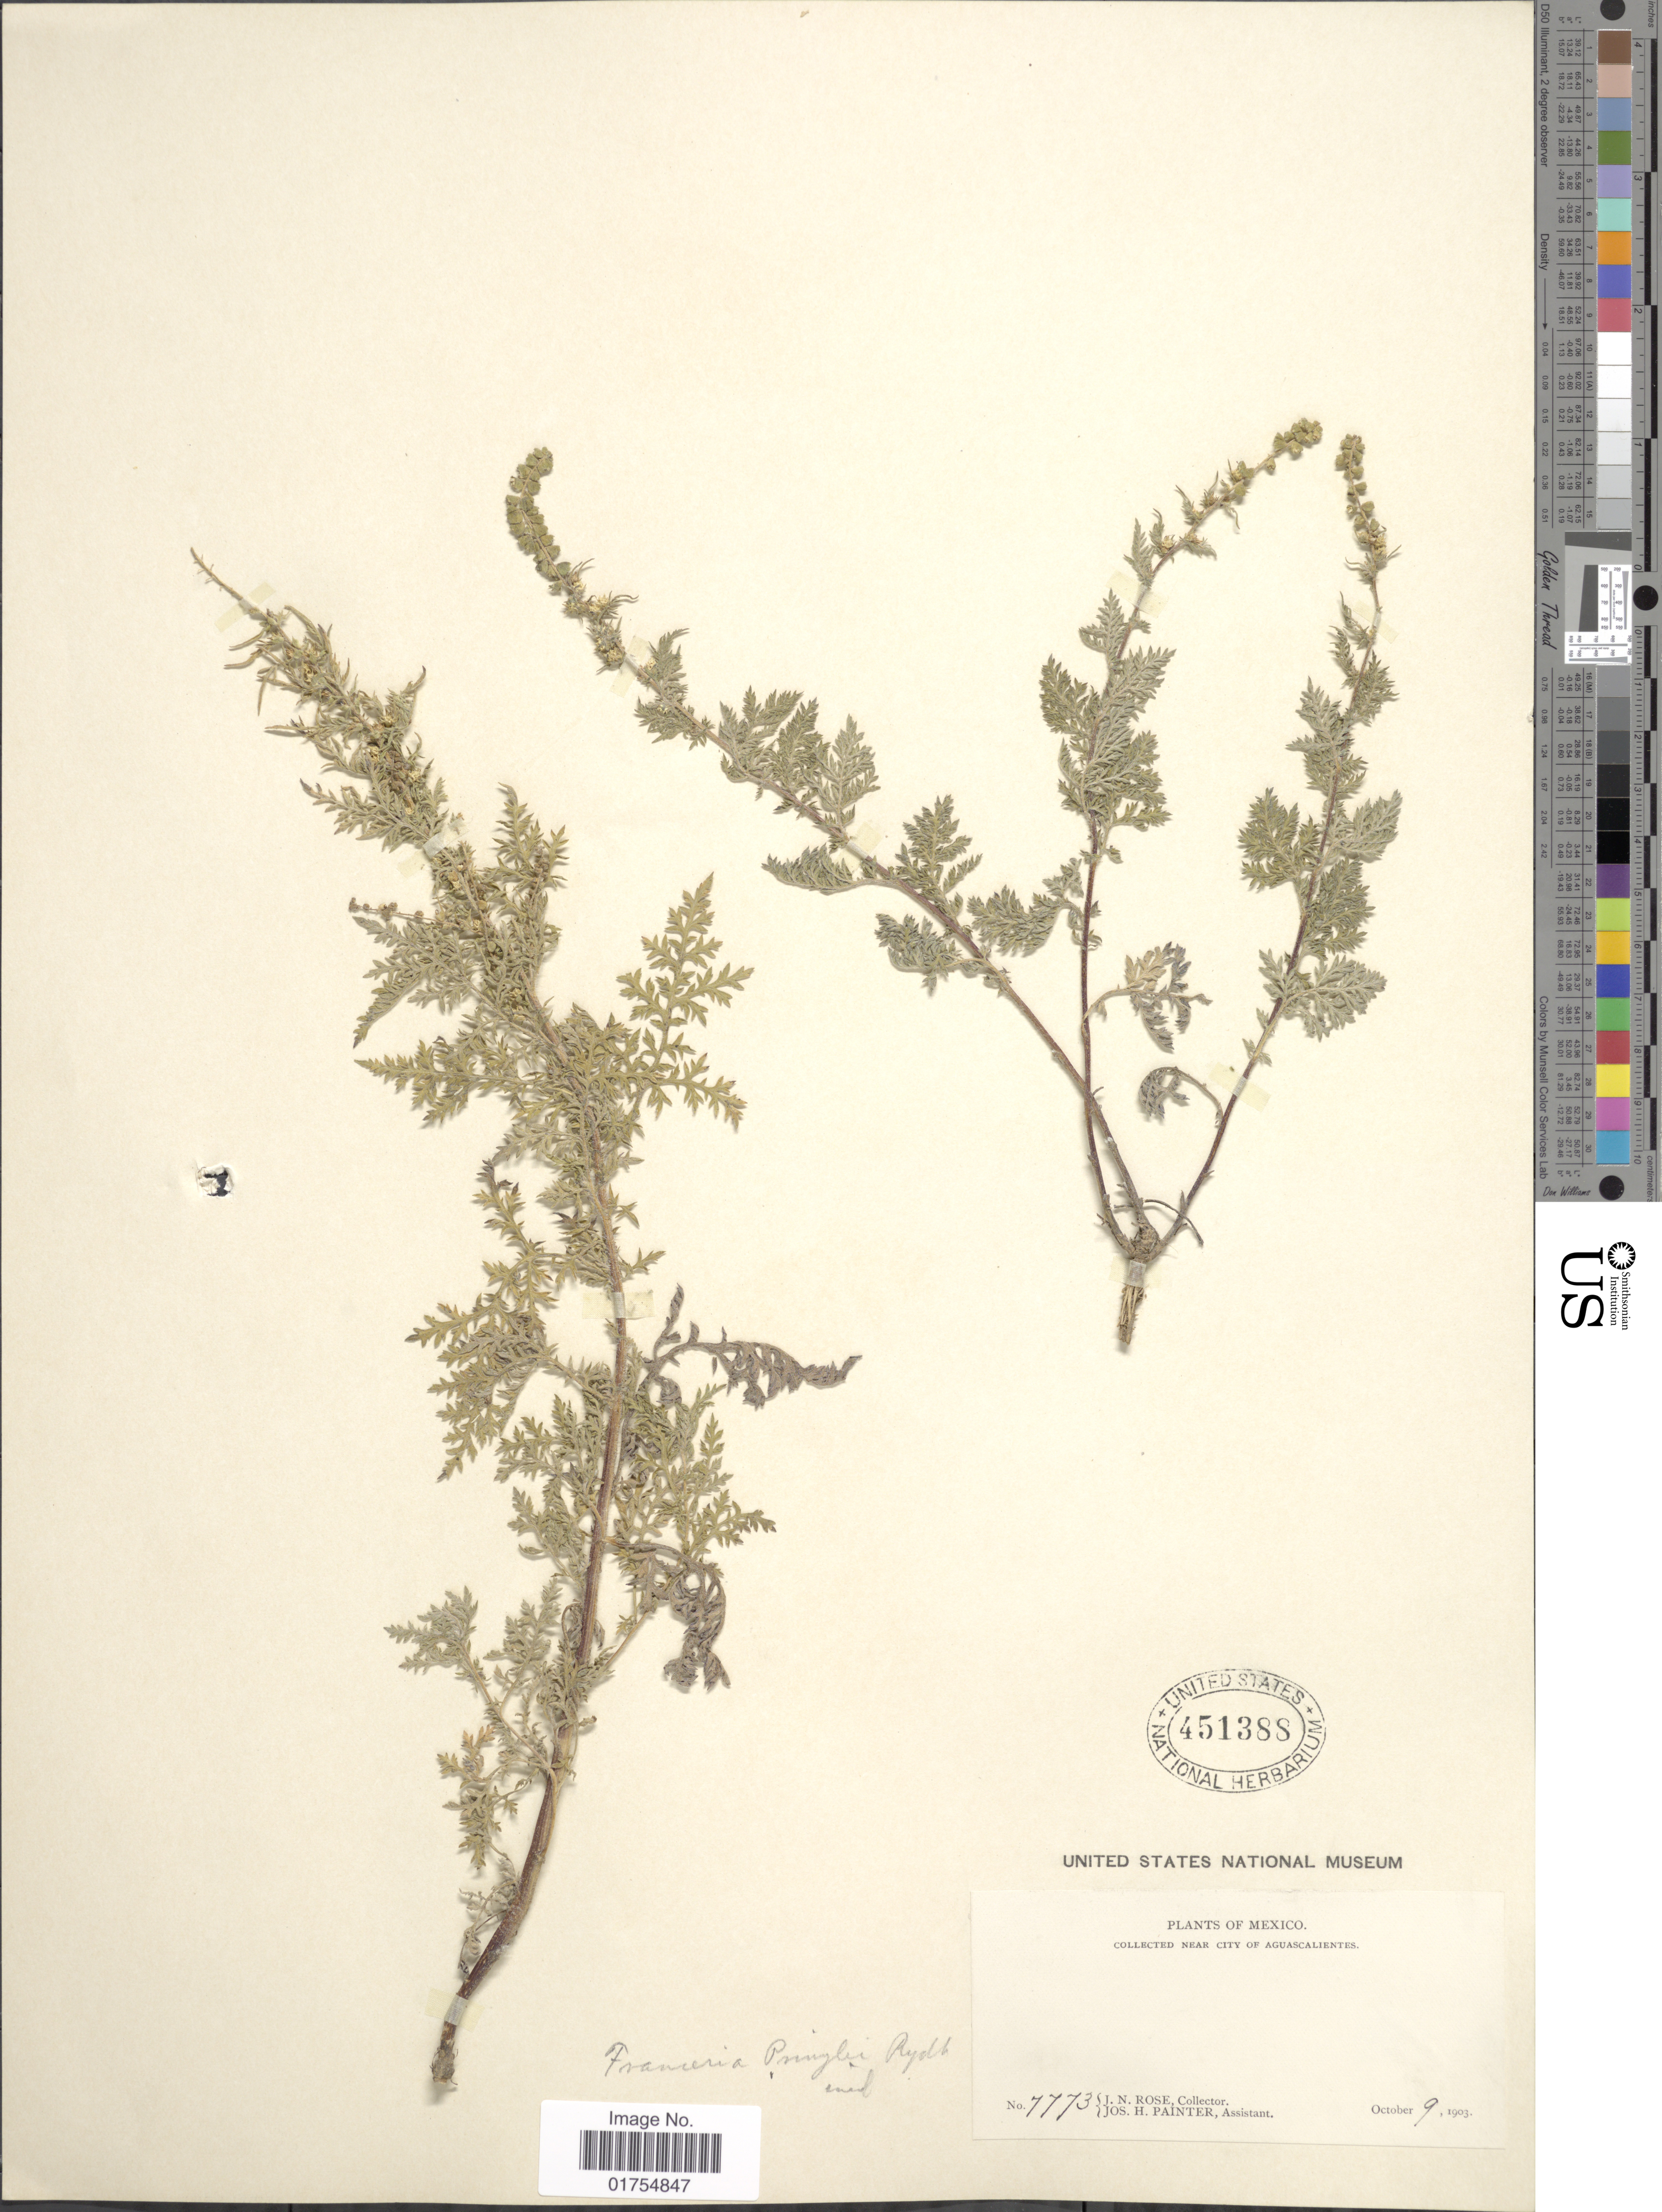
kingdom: Plantae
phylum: Tracheophyta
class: Magnoliopsida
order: Asterales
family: Asteraceae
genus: Franseria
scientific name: Franseria confertiflora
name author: (DC.) Rydb.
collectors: J. N. Rose & J. H. Painter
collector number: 7773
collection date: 1903-10-09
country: Mexico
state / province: Aguascalientes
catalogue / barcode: US 451388